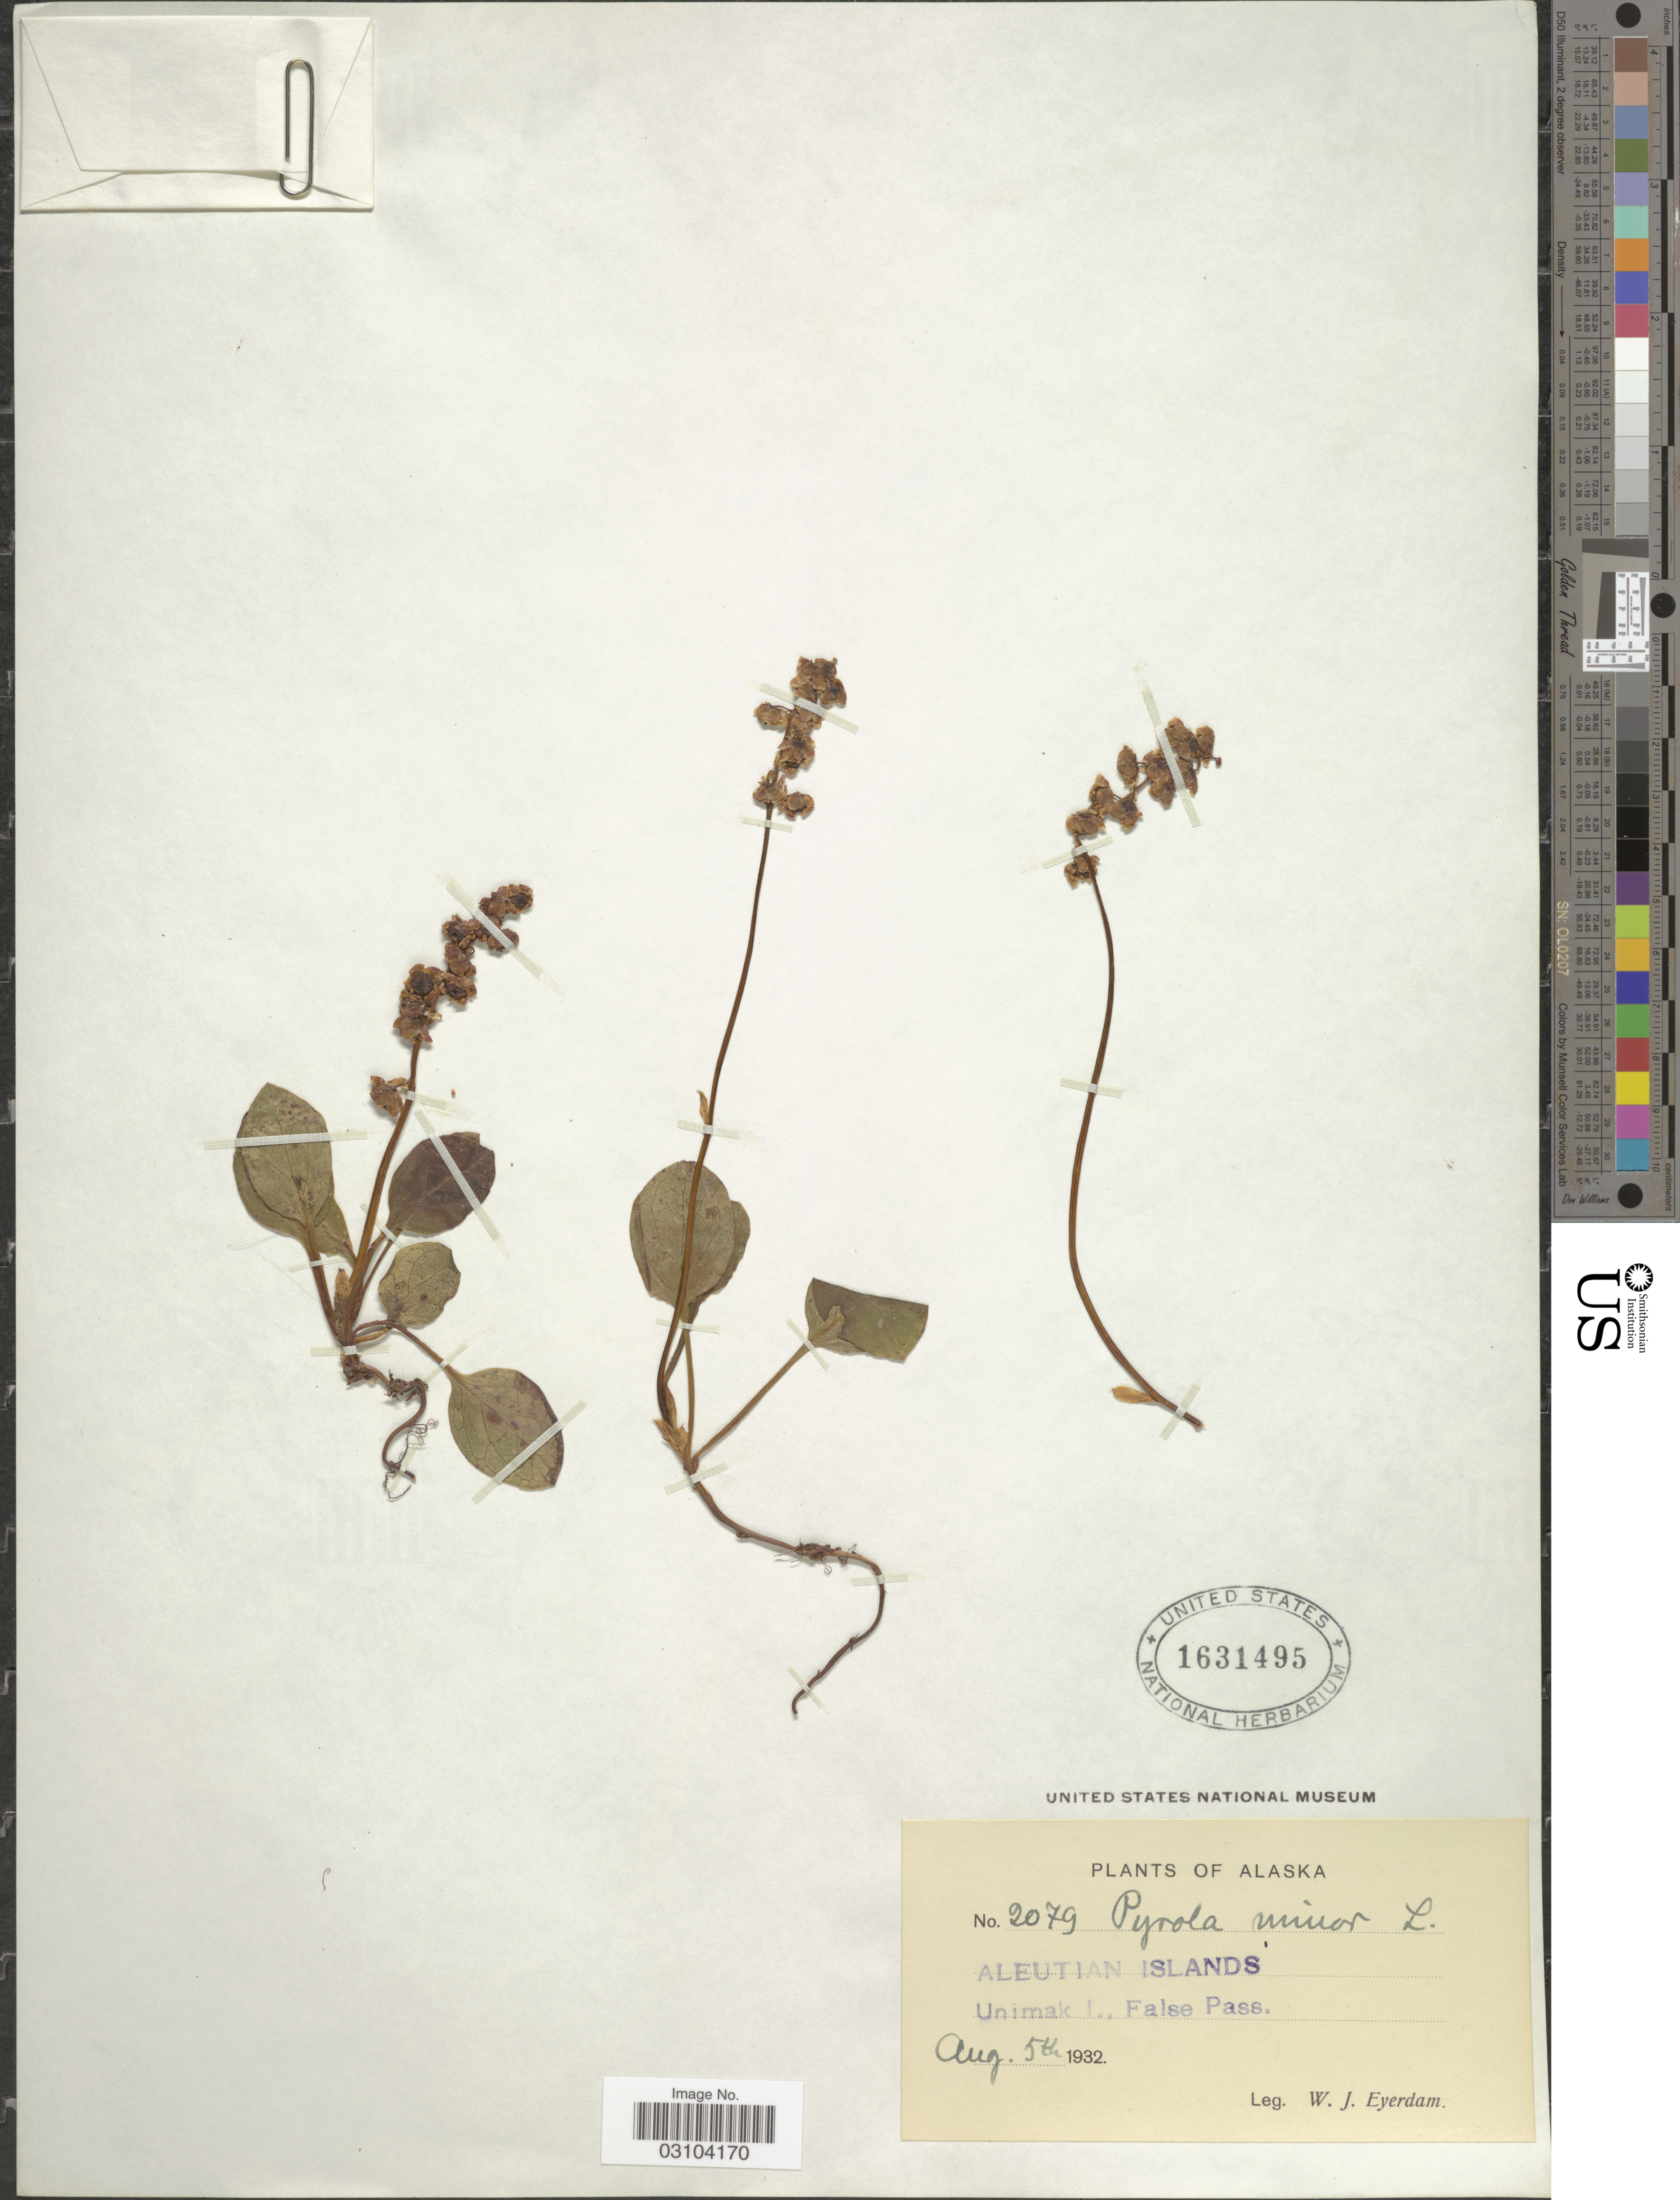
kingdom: Plantae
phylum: Tracheophyta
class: Magnoliopsida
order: Ericales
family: Ericaceae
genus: Pyrola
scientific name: Pyrola minor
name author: L.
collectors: W. J. Eyerdam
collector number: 2079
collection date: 1932-08-05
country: United States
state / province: Alaska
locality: Aleutian Islands. Unimak I., False Pass.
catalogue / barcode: US 1631495